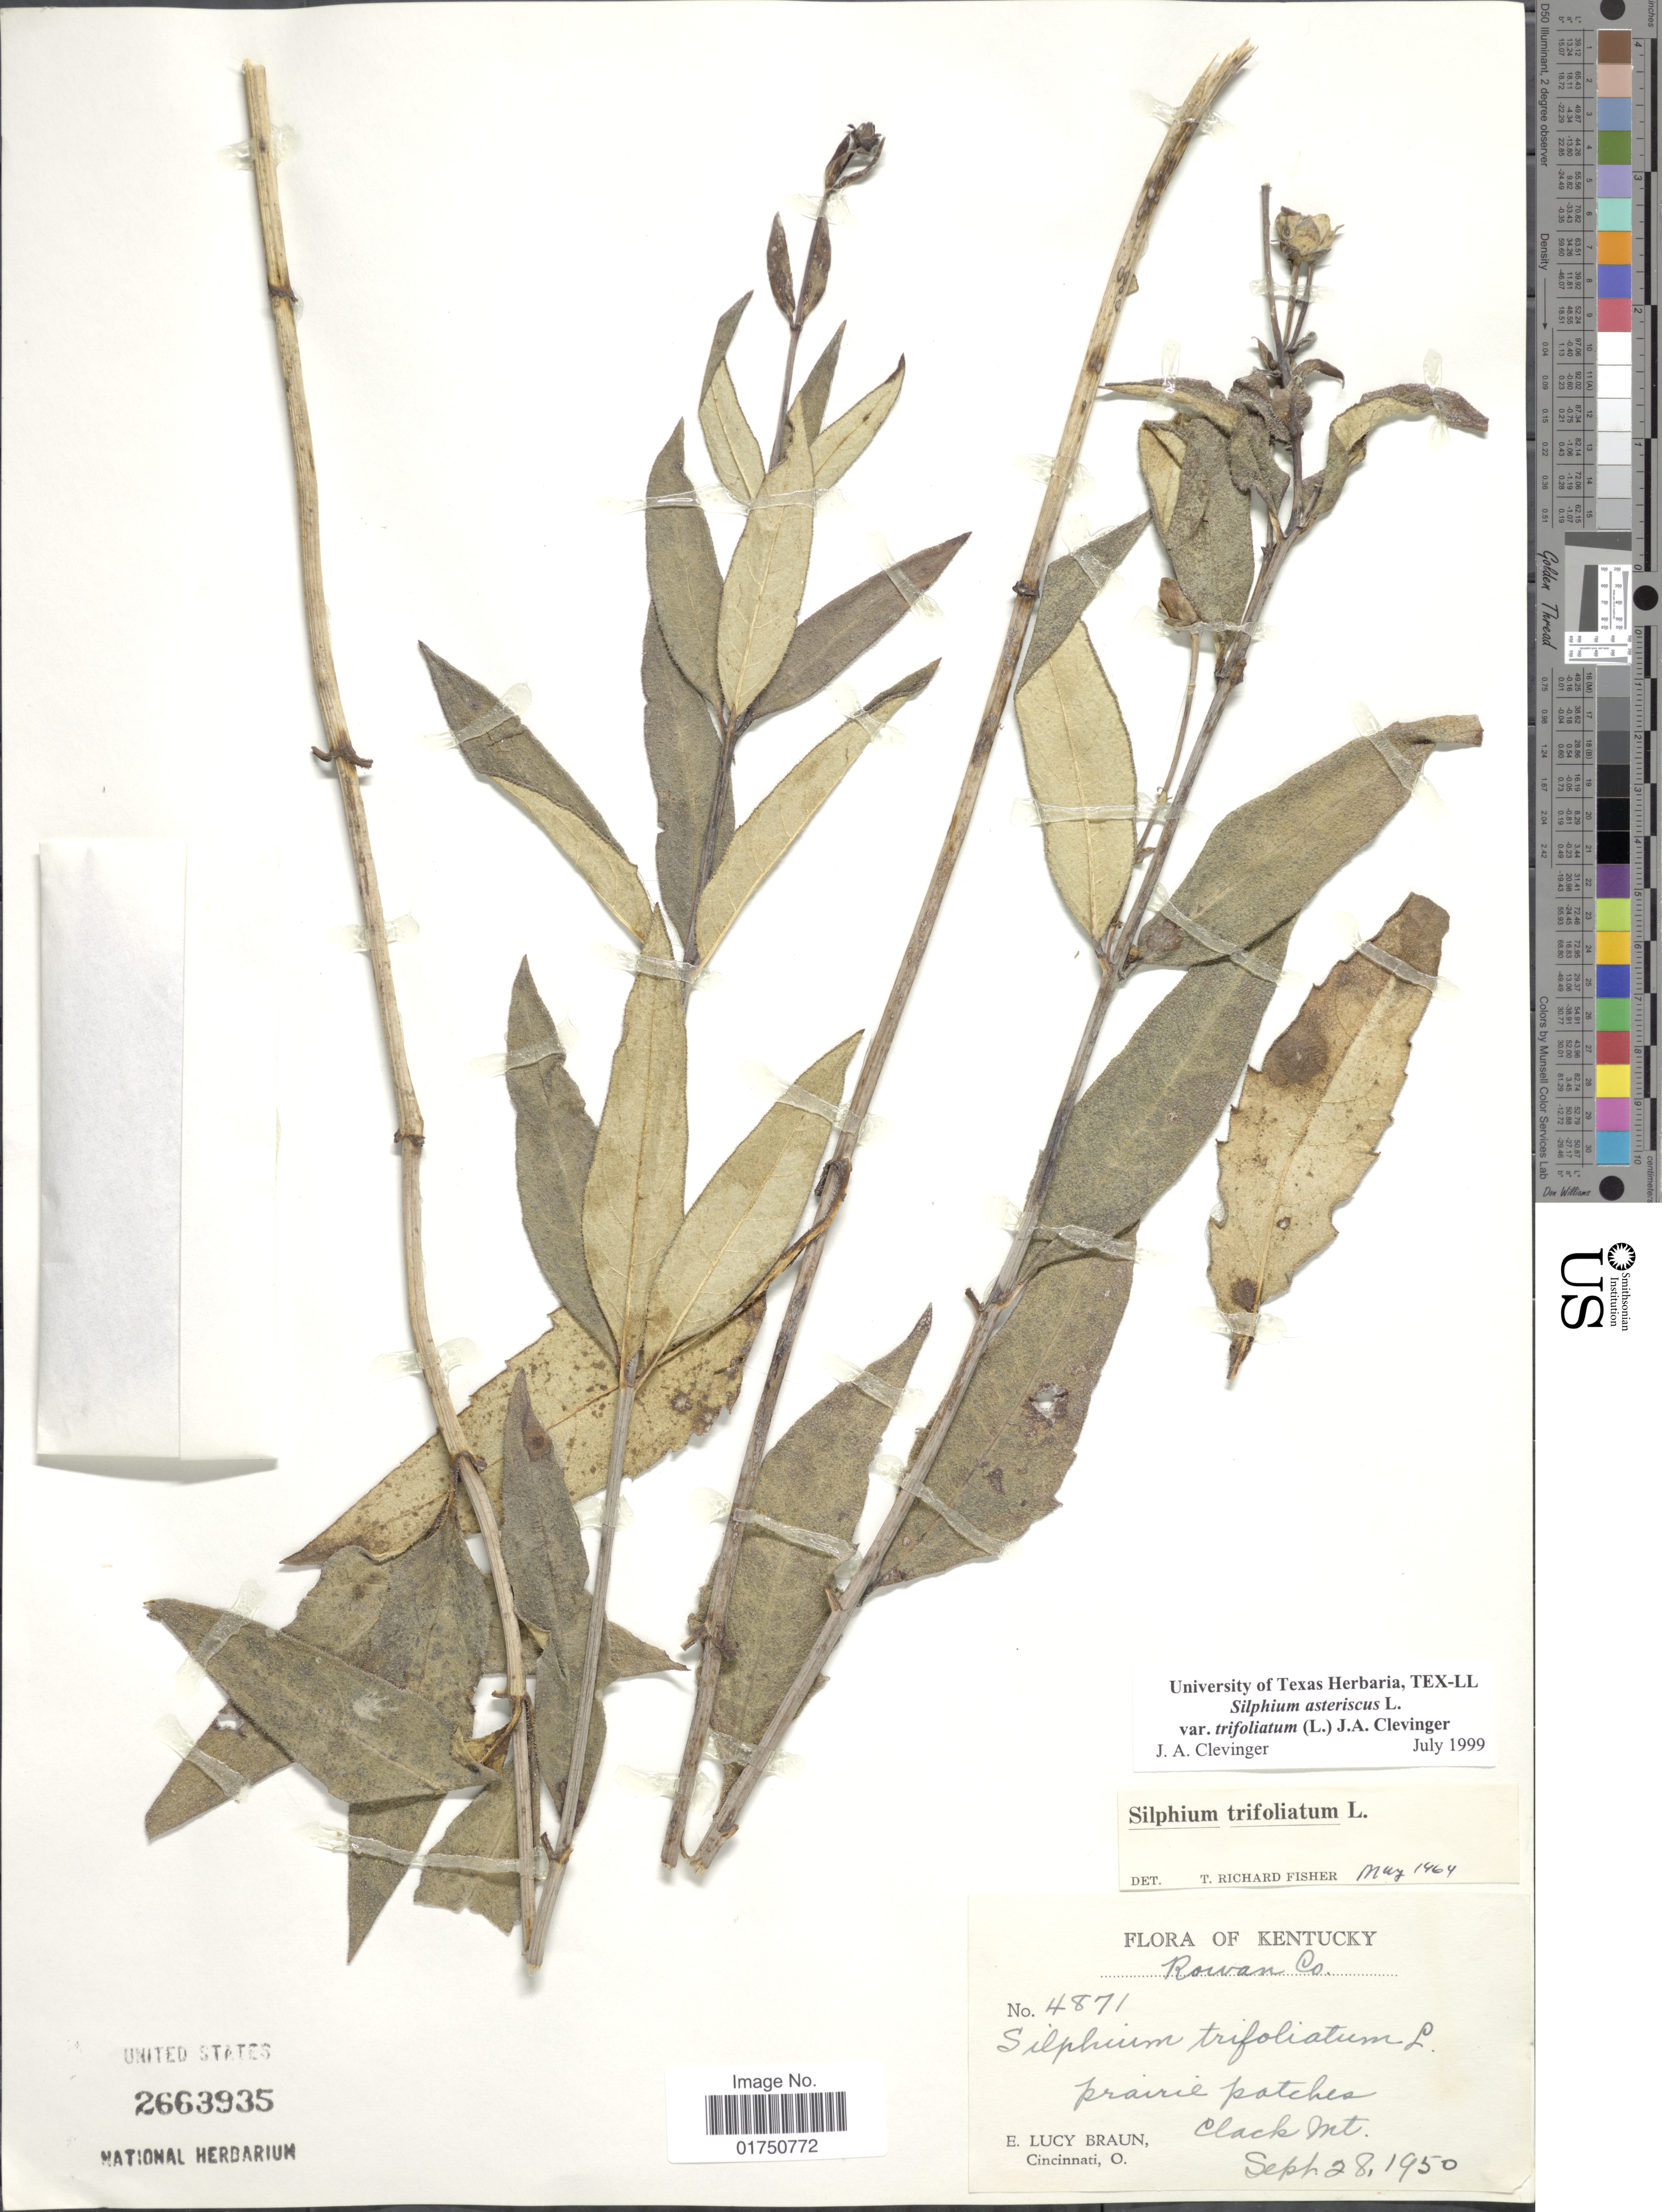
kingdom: Plantae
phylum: Tracheophyta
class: Magnoliopsida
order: Asterales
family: Asteraceae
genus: Silphium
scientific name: Silphium asteriscus var. trifoliatum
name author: (L.) Clevinger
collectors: E. L. Braun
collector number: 4871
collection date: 1950-09-28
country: United States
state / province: Kentucky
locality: Rowan Co. Prairie patches Clack Mt.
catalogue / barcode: US 2663935